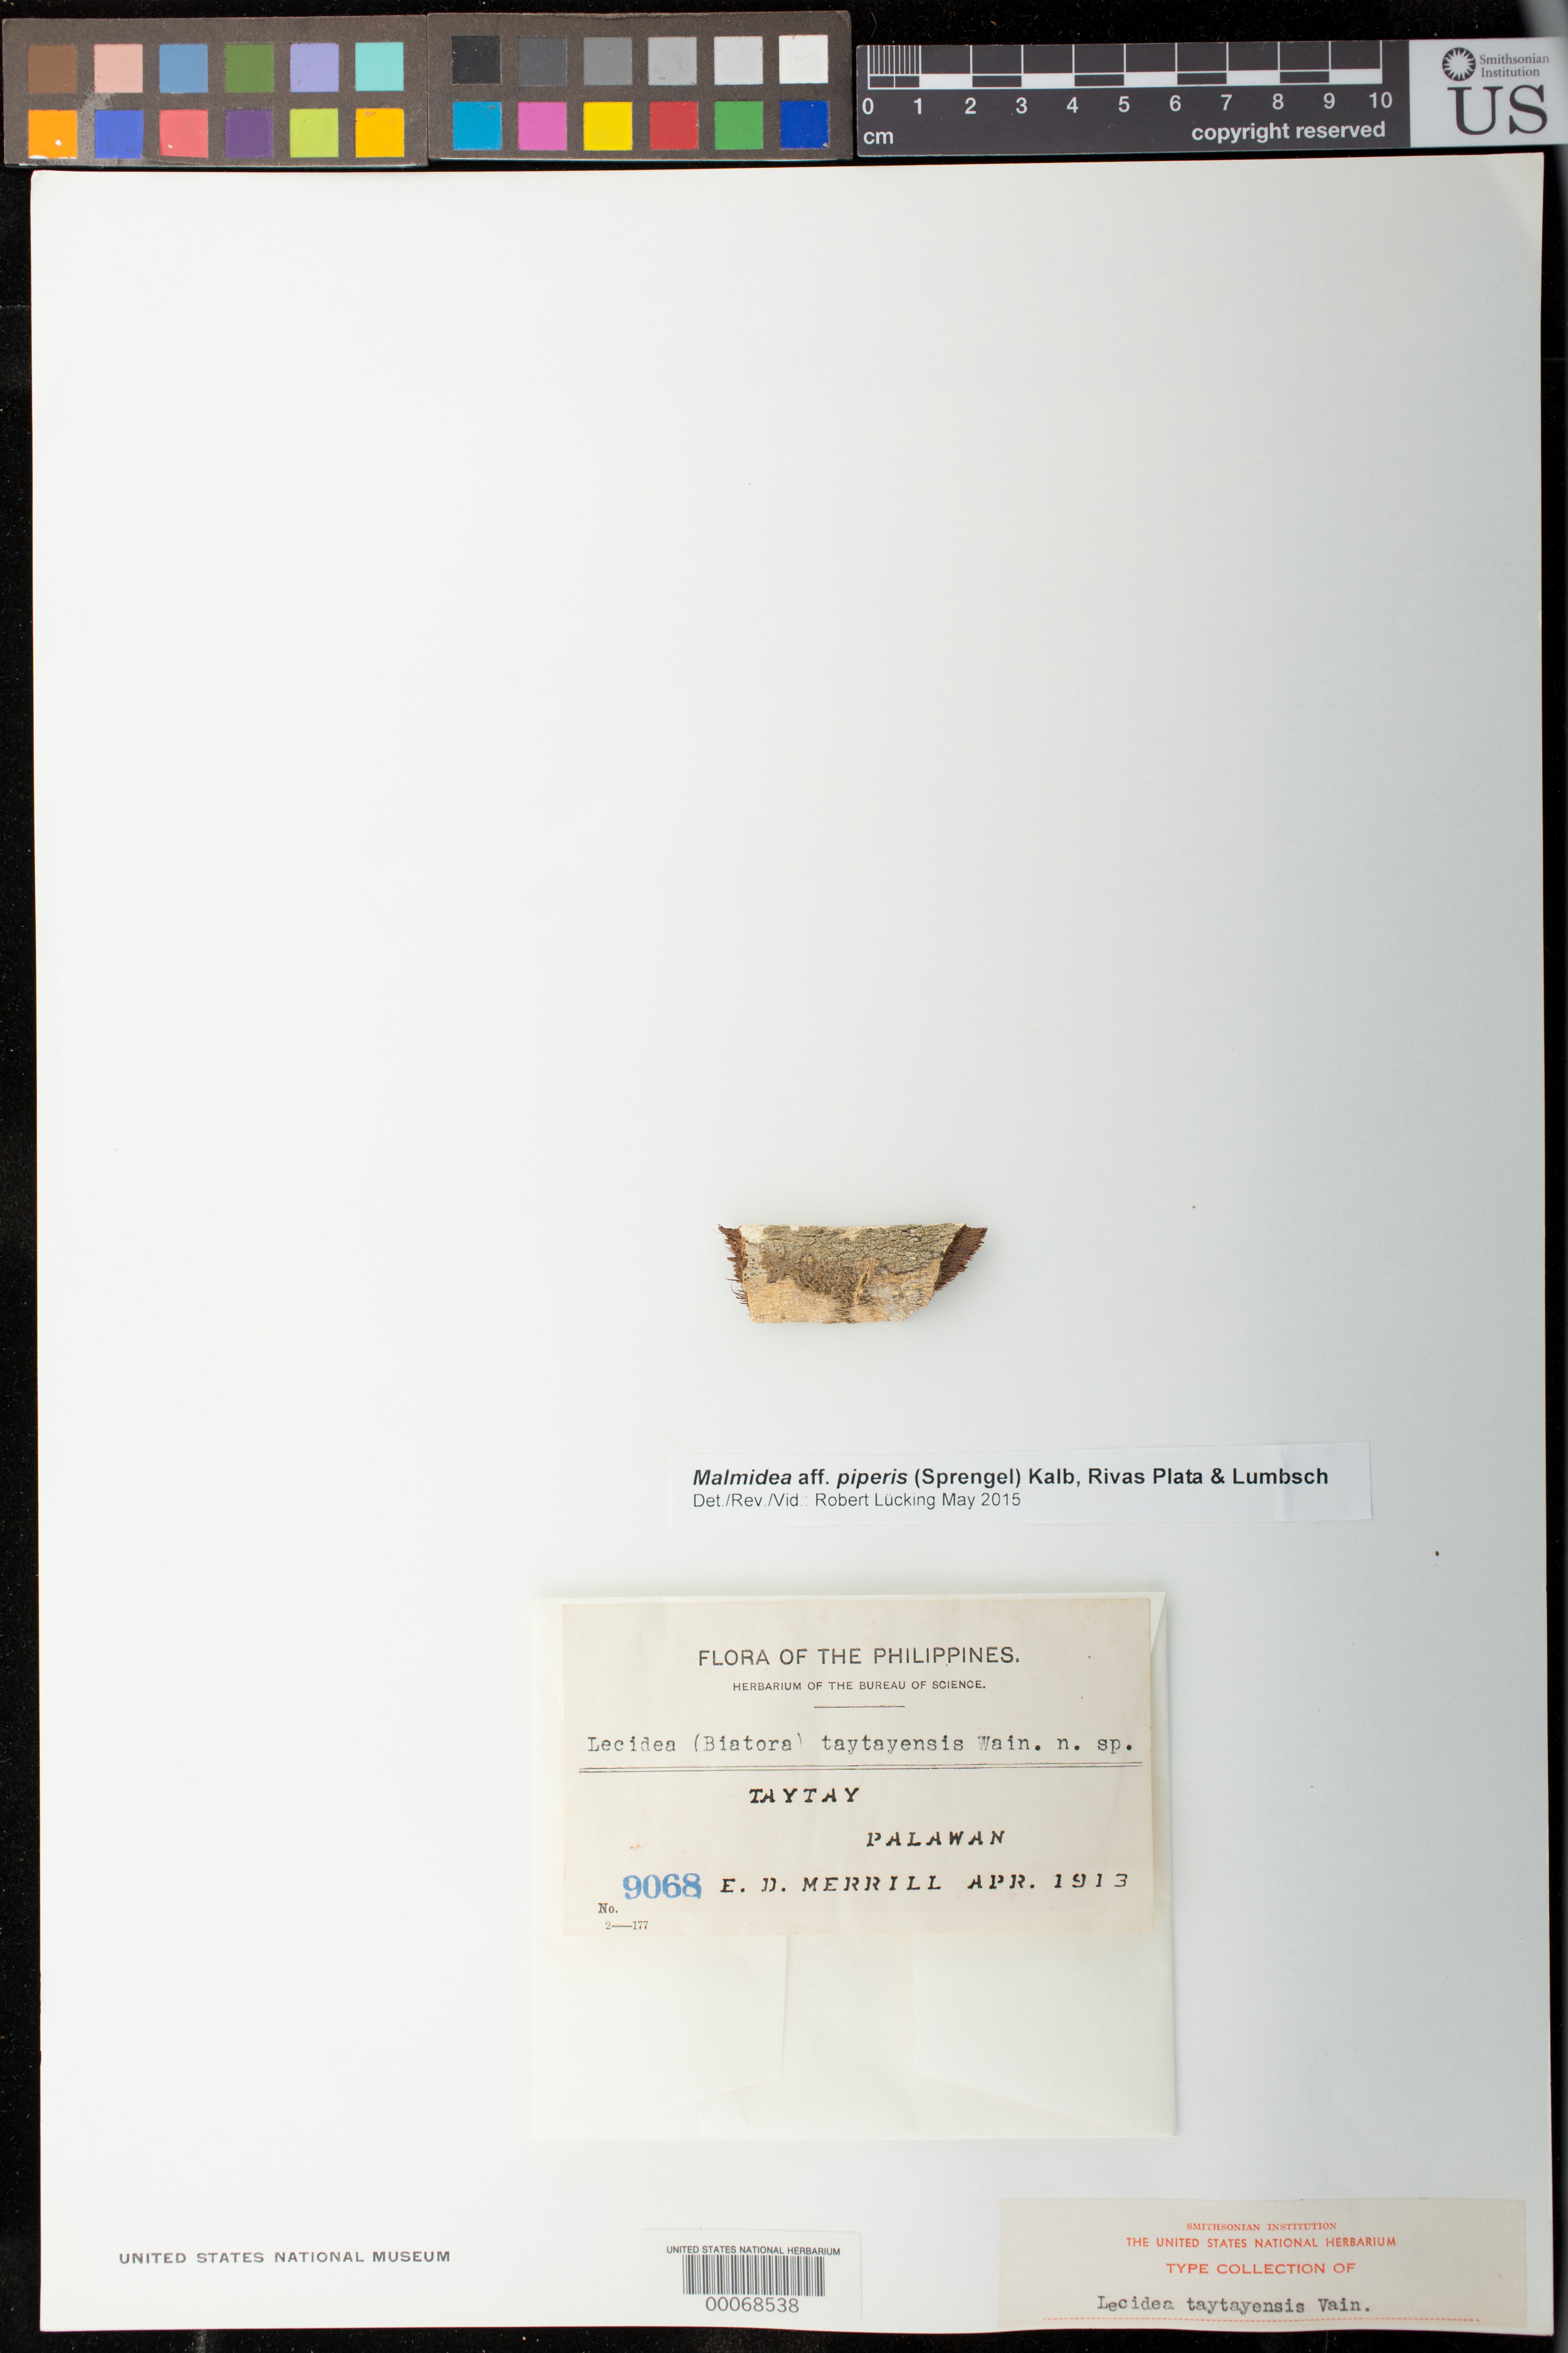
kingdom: Fungi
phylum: Ascomycota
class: Lecanoromycetes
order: Lecideales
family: Lecideaceae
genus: Lecidea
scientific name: Lecidea taytayensis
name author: Vain.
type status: Isotype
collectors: E. D. Merrill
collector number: Bur. Sci. 9068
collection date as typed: Apr 1913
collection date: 1913-04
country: Philippines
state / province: Mimaropa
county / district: Palawan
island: Palawan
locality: Taytay.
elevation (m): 60